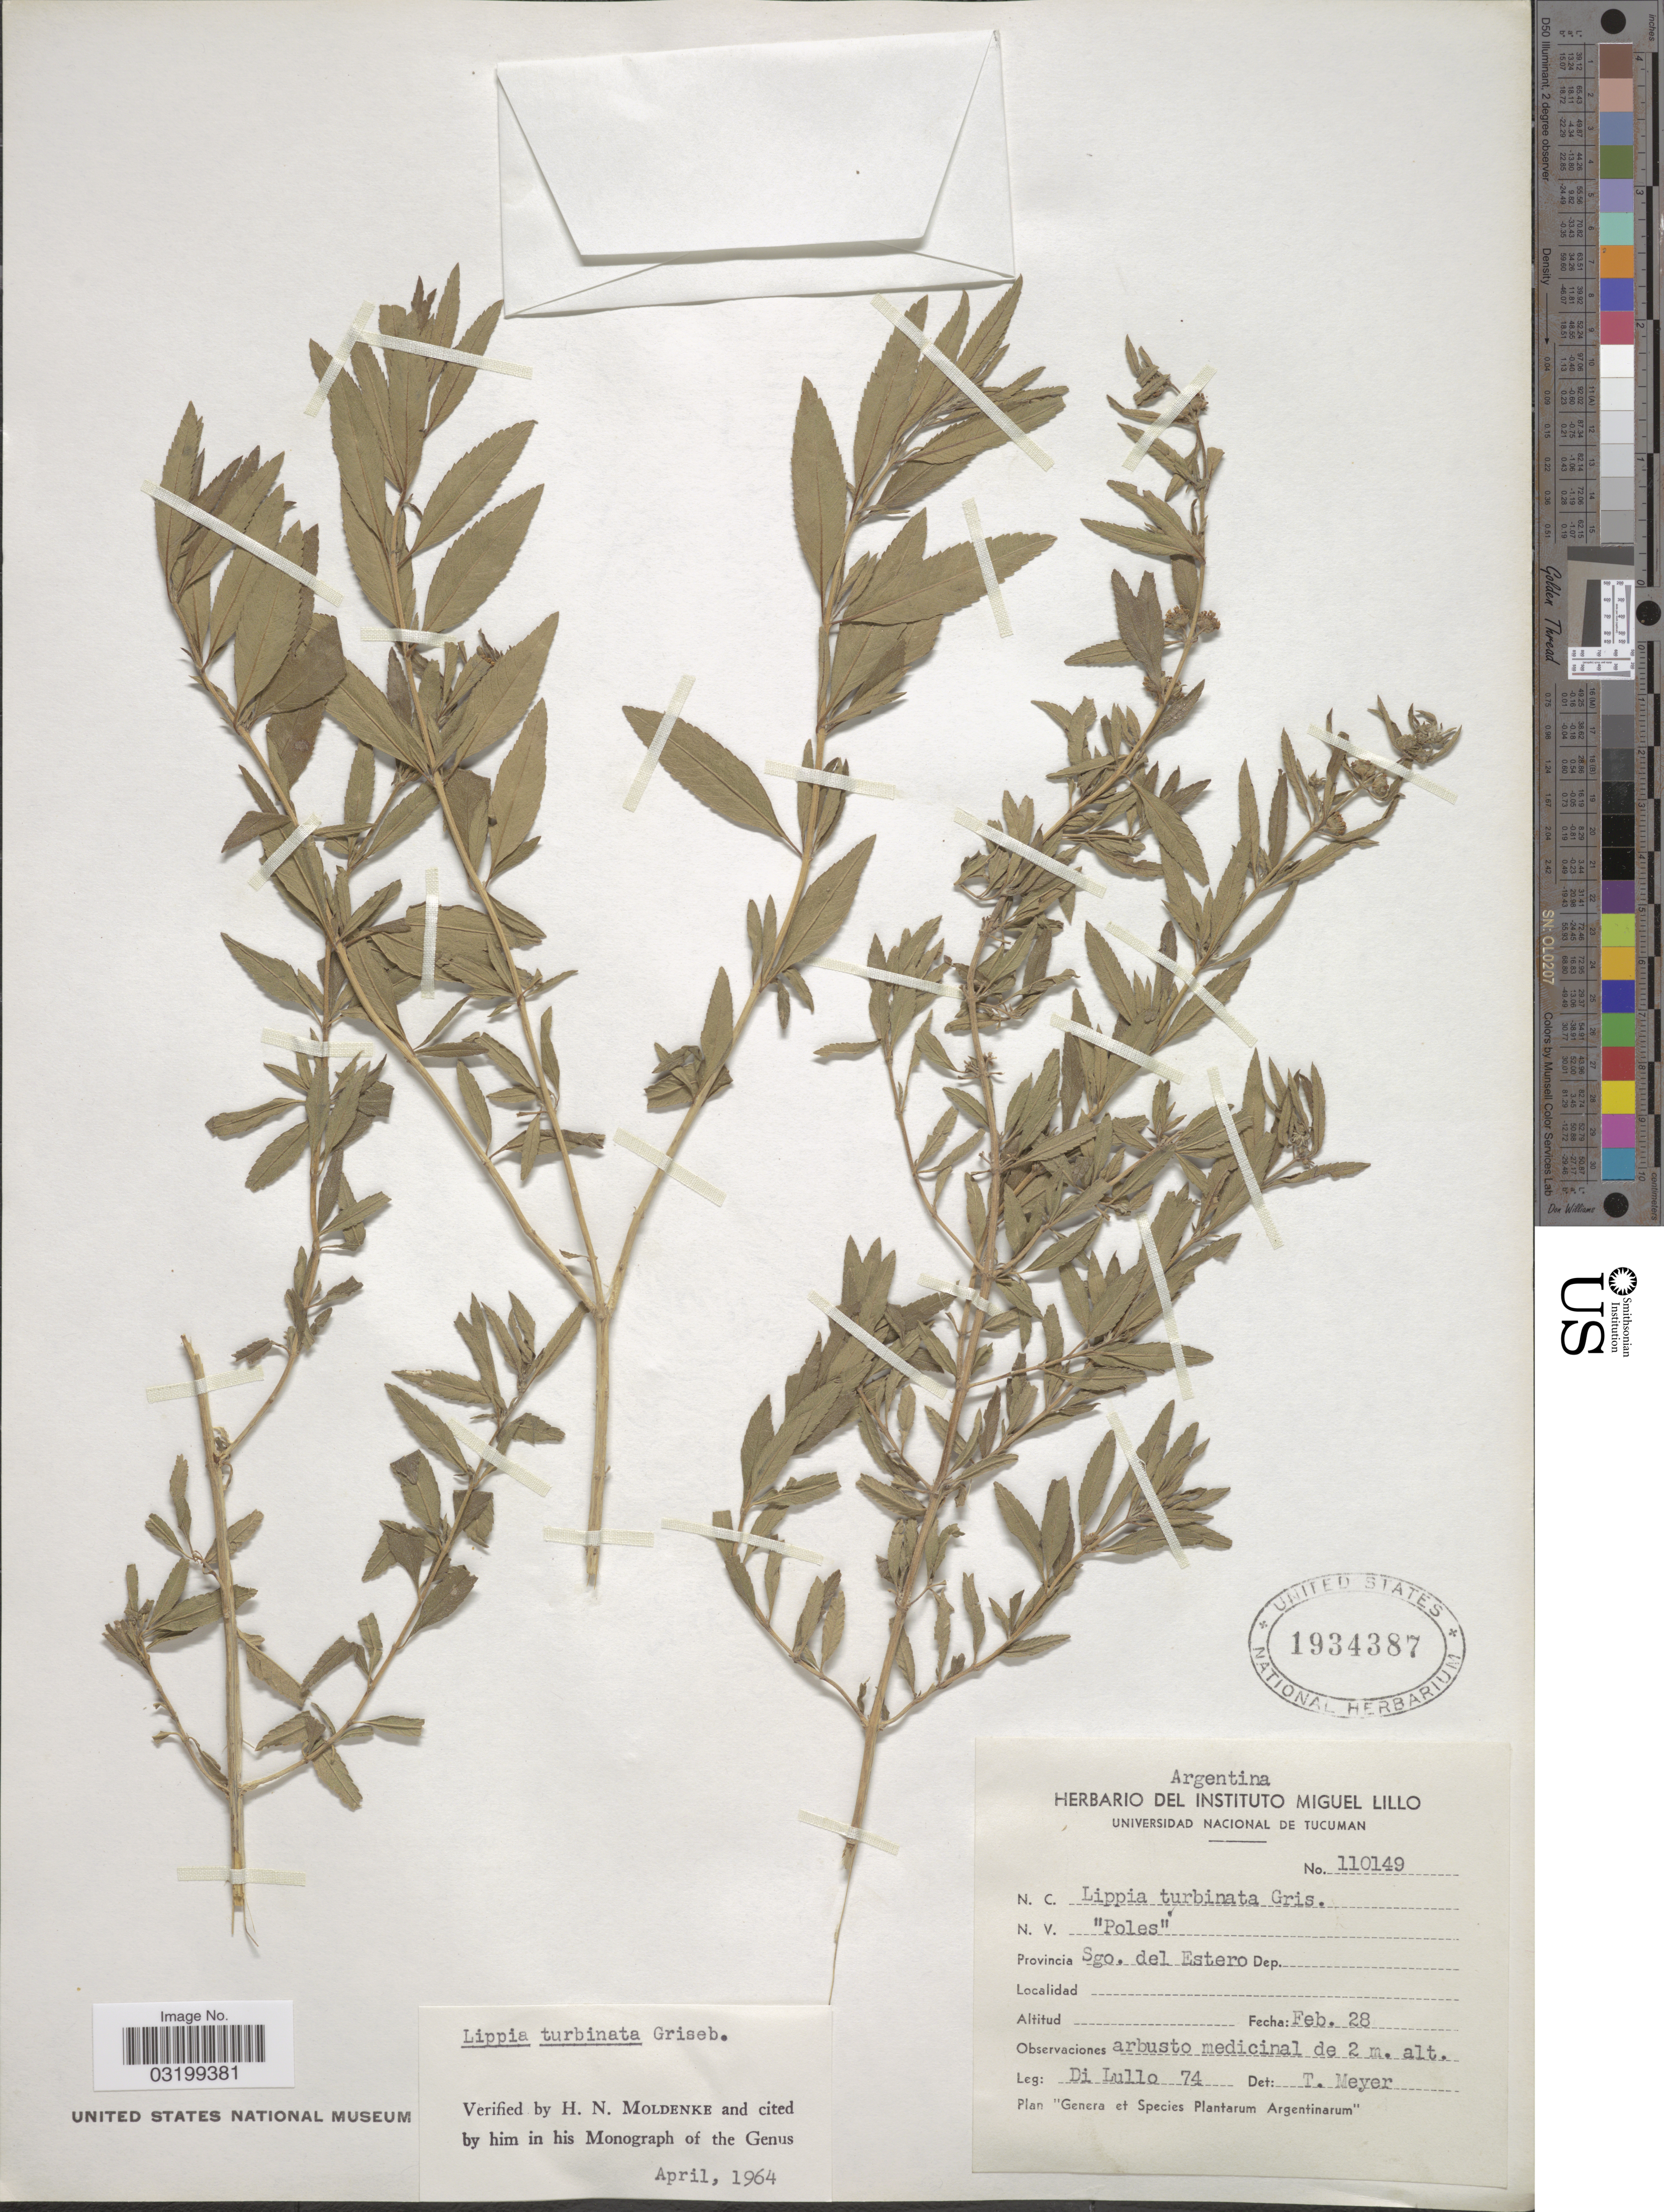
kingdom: Plantae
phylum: Tracheophyta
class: Magnoliopsida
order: Lamiales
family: Verbenaceae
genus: Lippia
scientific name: Lippia turbinata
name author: Griseb.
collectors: Di Lullo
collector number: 74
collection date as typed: Transcribed d/m/y: /2/28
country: Argentina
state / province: Santiago del Estero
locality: Provincia Sgo. del Estero.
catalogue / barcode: US 1934387